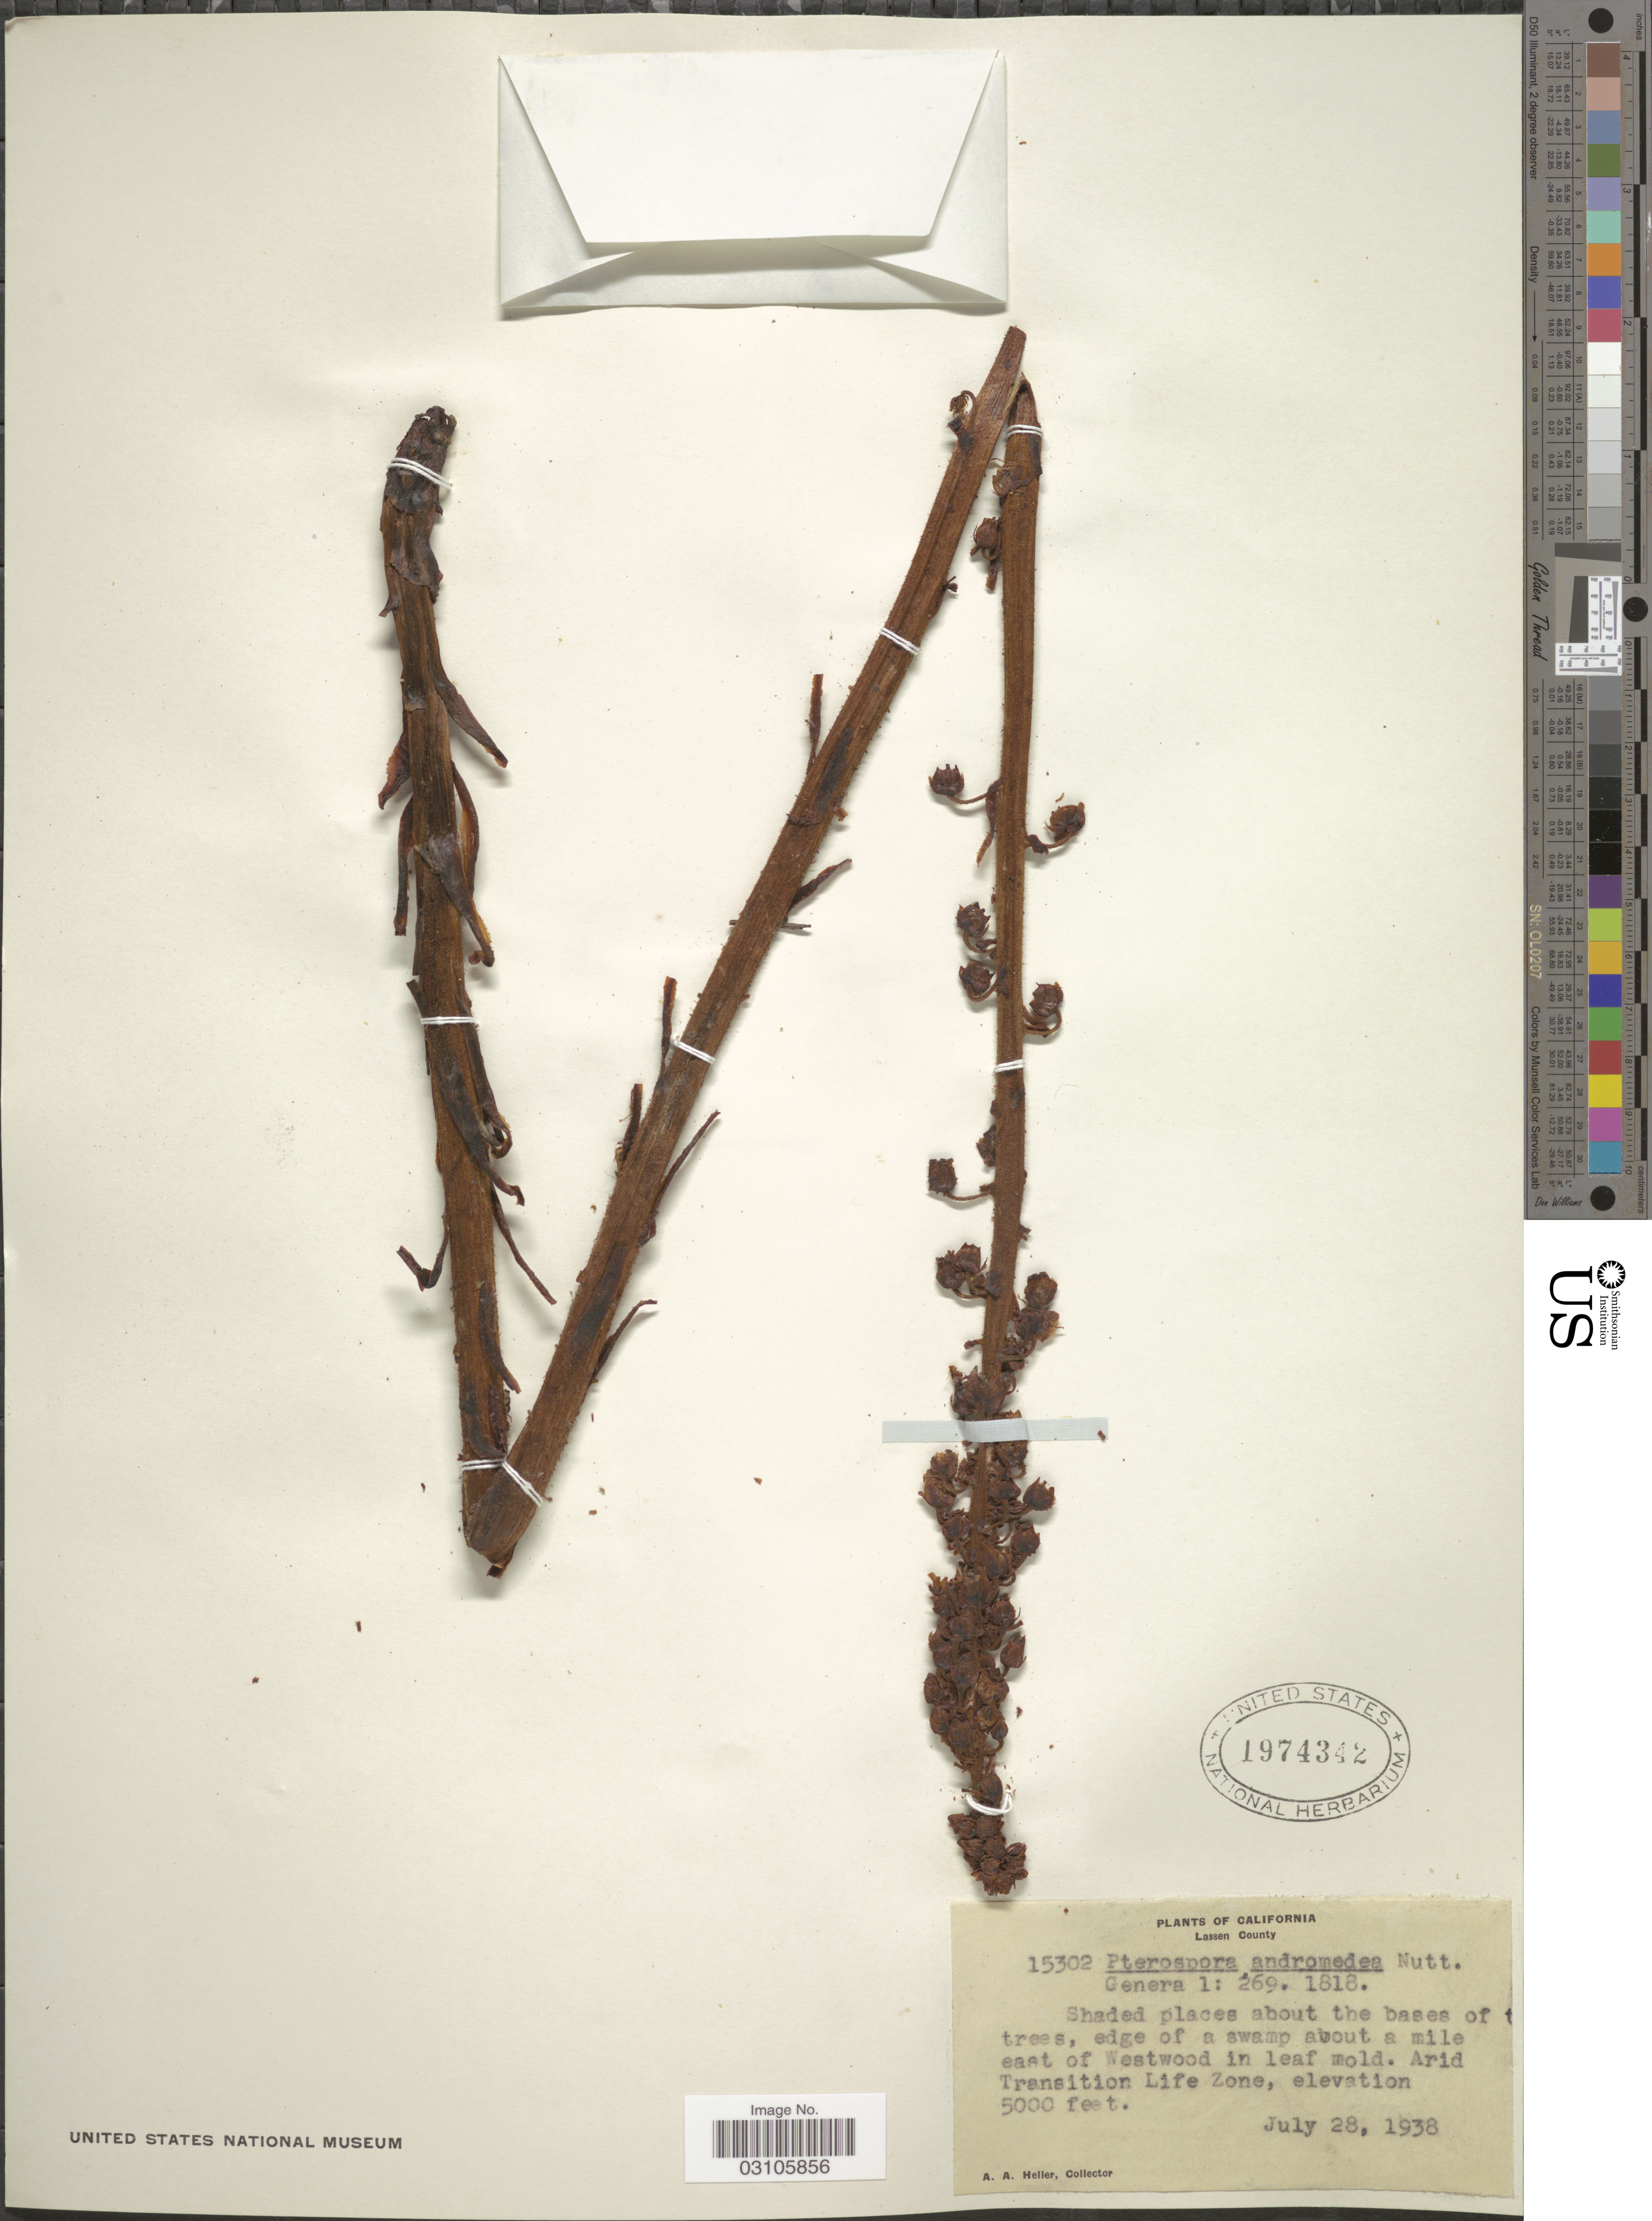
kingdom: Plantae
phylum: Tracheophyta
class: Magnoliopsida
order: Ericales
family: Ericaceae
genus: Pterospora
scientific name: Pterospora andromedea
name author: Nutt.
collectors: A. A. Heller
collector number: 15302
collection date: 1938-07-28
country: United States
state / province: California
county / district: Lassen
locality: Lassen County. About a mile east of Westwood in leaf mold. Arid Transition Life Zone.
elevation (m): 1524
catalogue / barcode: US 1974342